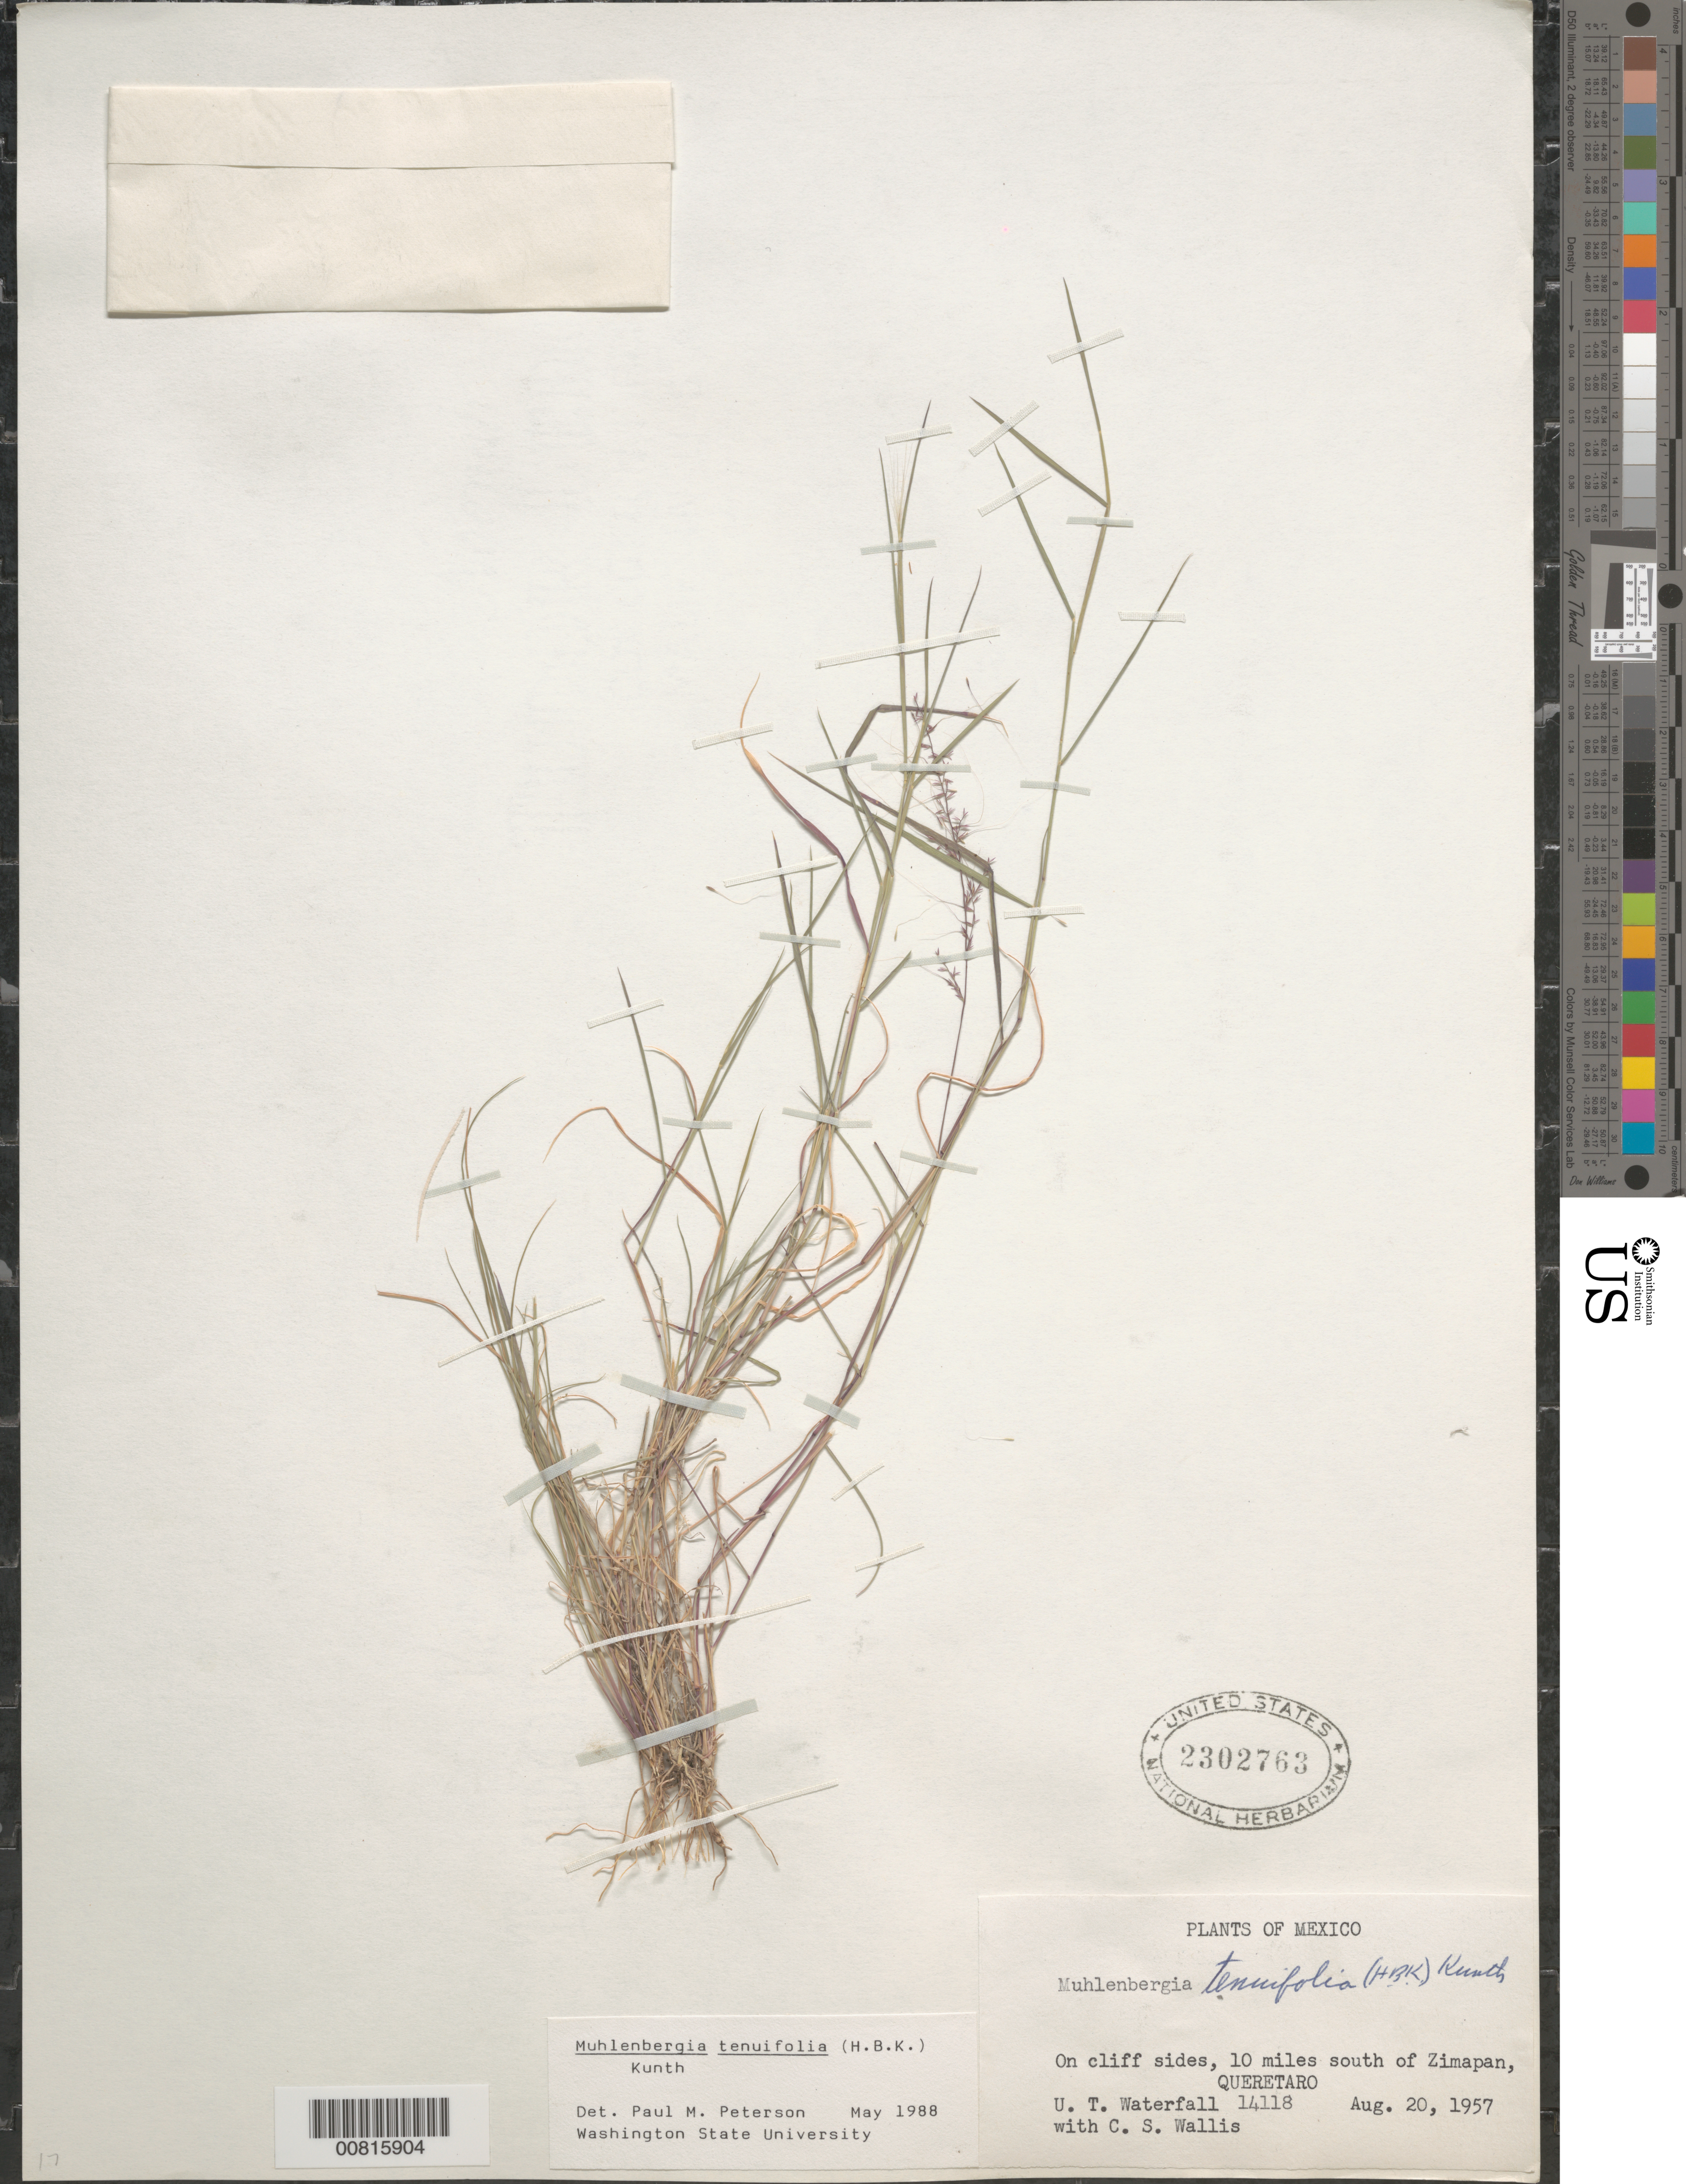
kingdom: Plantae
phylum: Tracheophyta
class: Liliopsida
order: Poales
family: Poaceae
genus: Muhlenbergia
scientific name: Muhlenbergia tenuifolia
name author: (Kunth) Kunth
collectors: U. T. Waterfall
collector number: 14118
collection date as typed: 20 Aug 1957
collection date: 1957-08-20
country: Mexico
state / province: Querétaro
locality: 10 mi S of Zimapan, Qro.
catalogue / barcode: US 2302763